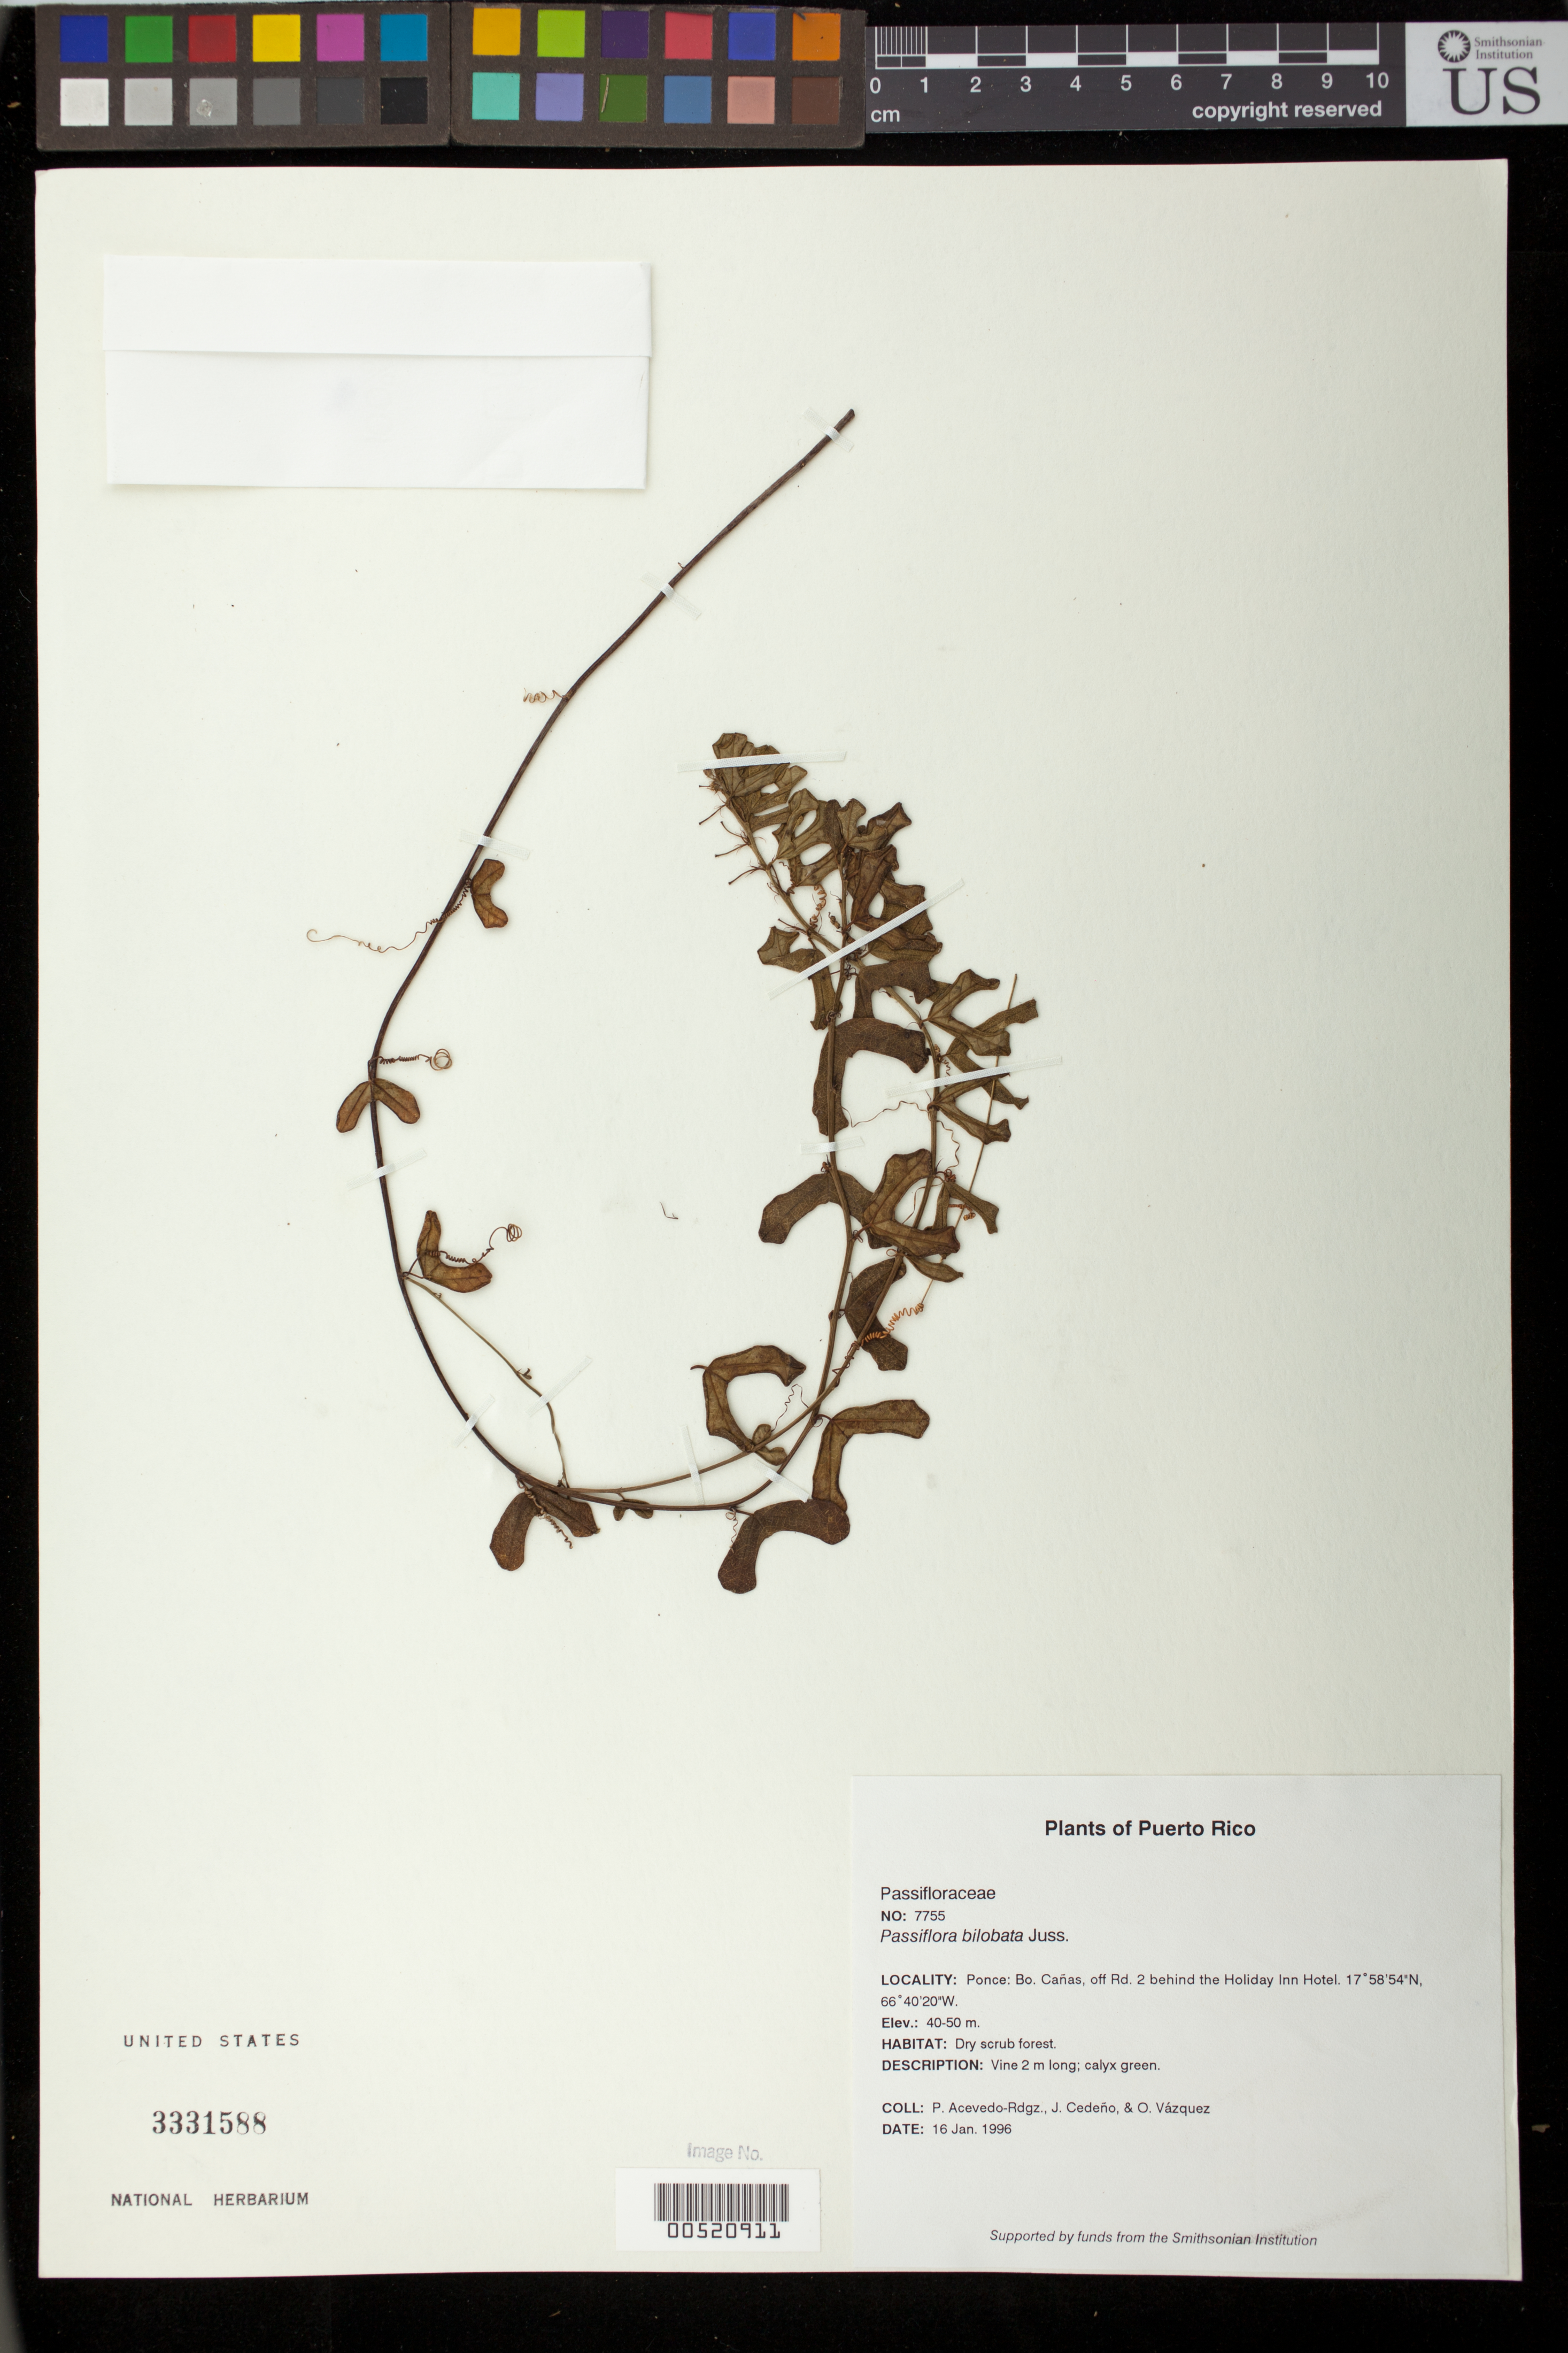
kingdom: Plantae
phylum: Tracheophyta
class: Magnoliopsida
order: Malpighiales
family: Passifloraceae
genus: Passiflora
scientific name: Passiflora bilobata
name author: Juss.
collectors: P. Acevedo-Rodr., J. Cedeño & O. Vásquez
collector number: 7755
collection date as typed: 16 Jan 1996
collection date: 1996-01-16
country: Puerto Rico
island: Puerto Rico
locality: Mun. Ponce: Bo. Cañas, off Rd. 2 behind Holiday Inn Hotel.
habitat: Dry scrub forest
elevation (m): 40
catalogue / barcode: US 3331588